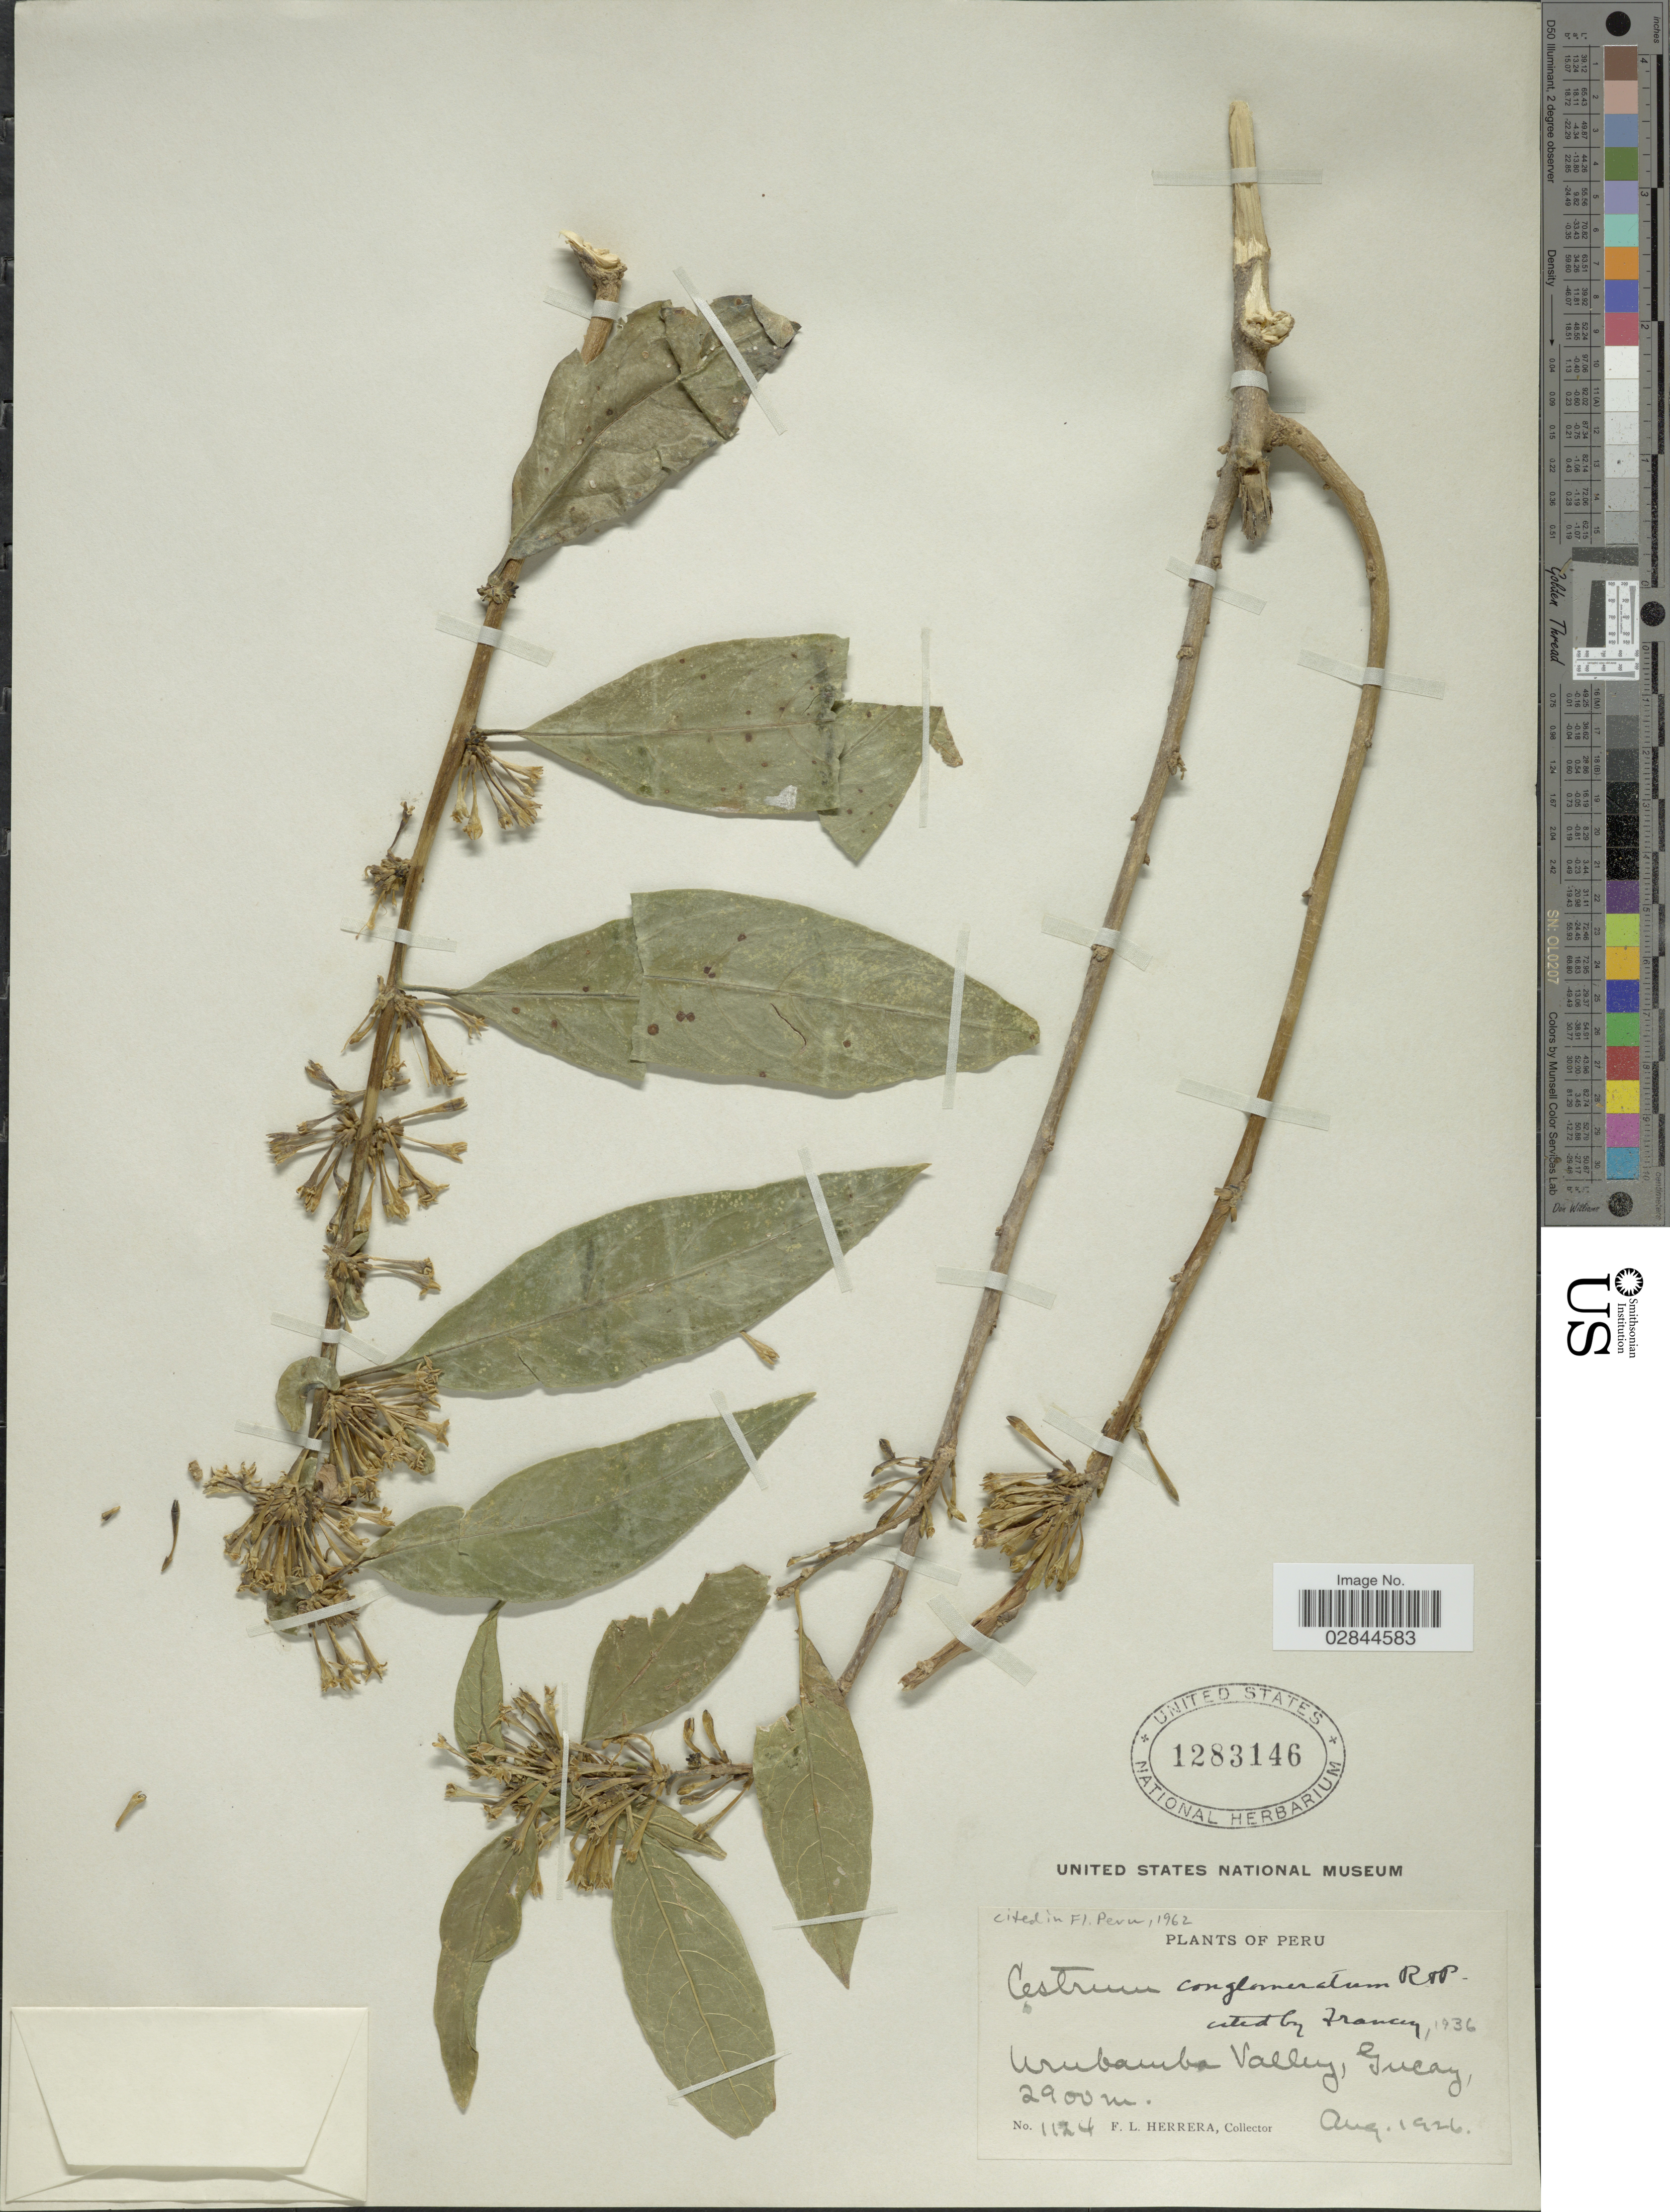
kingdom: Plantae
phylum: Tracheophyta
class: Magnoliopsida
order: Solanales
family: Solanaceae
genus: Cestrum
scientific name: Cestrum conglomeratum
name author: Ruiz & Pav.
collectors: F. L. Herrera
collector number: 1124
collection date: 1926-08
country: Peru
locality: Urubamba Valley, Gucay.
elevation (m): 2900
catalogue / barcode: US 1283146